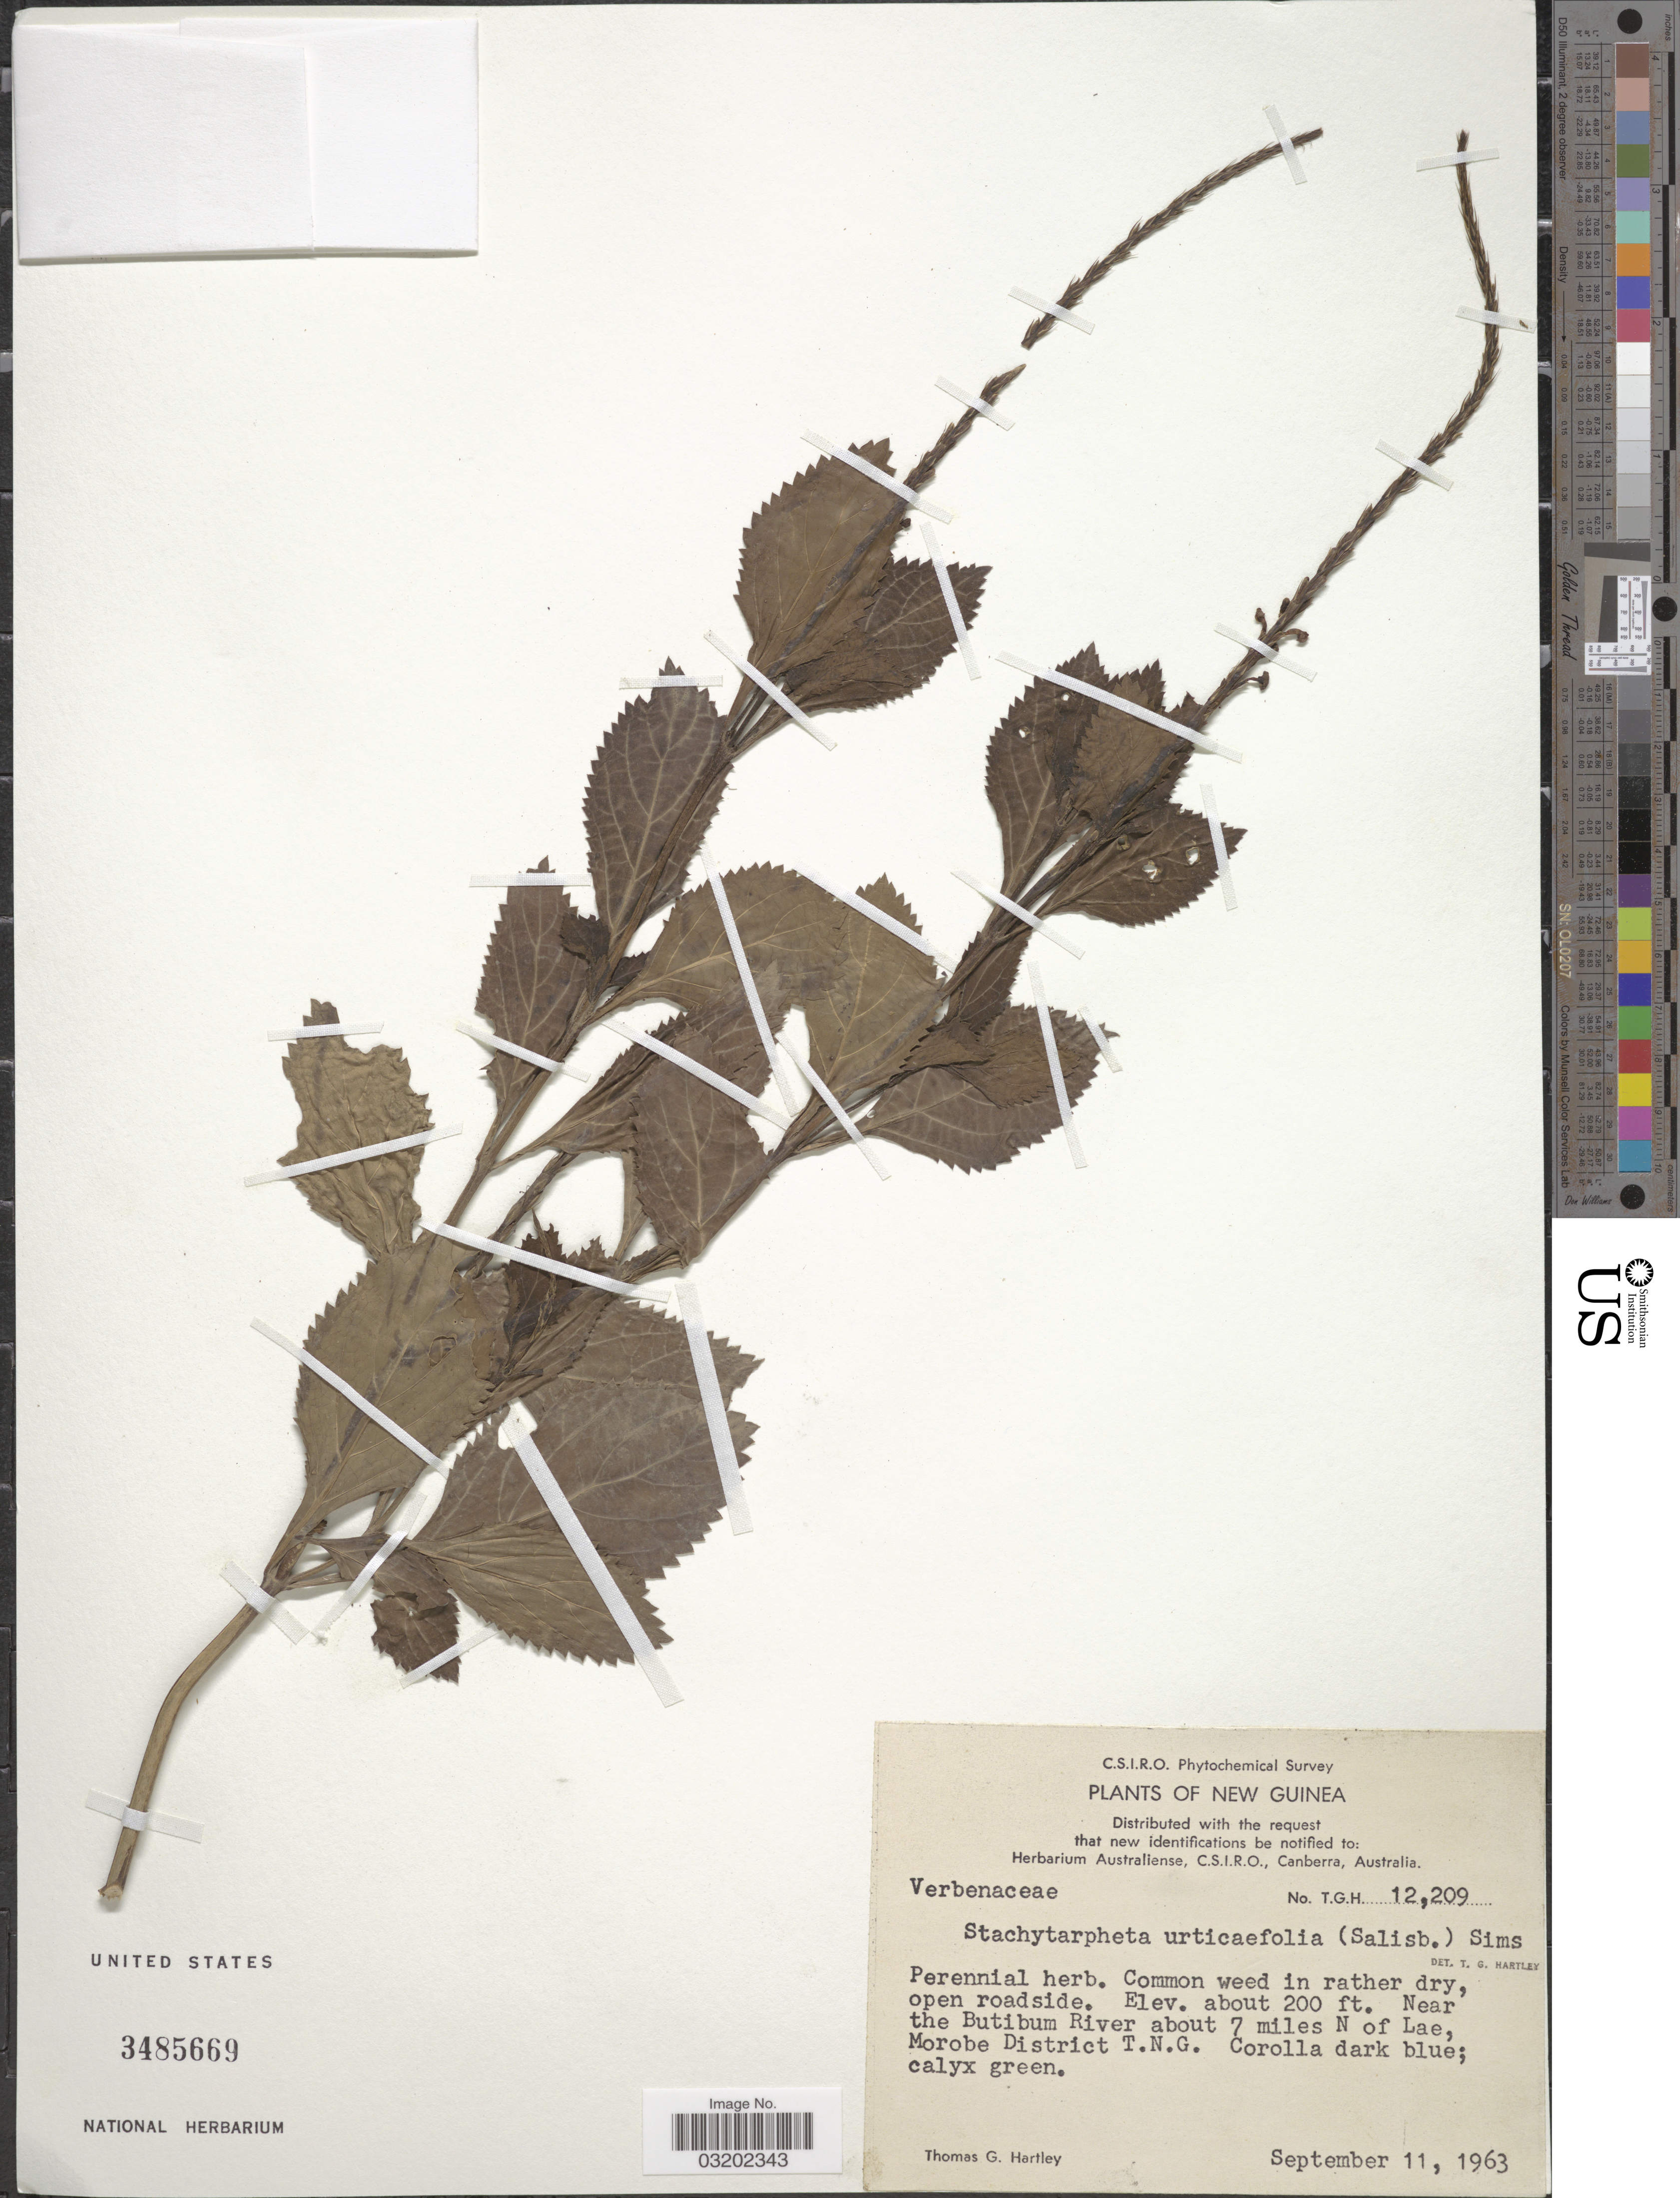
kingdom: Plantae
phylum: Tracheophyta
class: Magnoliopsida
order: Lamiales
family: Verbenaceae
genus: Stachytarpheta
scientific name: Stachytarpheta urticifolia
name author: Sims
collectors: T. G. Hartley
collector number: T.G.H. 12209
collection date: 1963-09-11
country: Papua New Guinea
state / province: Morobe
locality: New Guinea. Near the Butibum River about 7 miles N of Lae, Morobe District T.N.G.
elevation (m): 61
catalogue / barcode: US 3485669